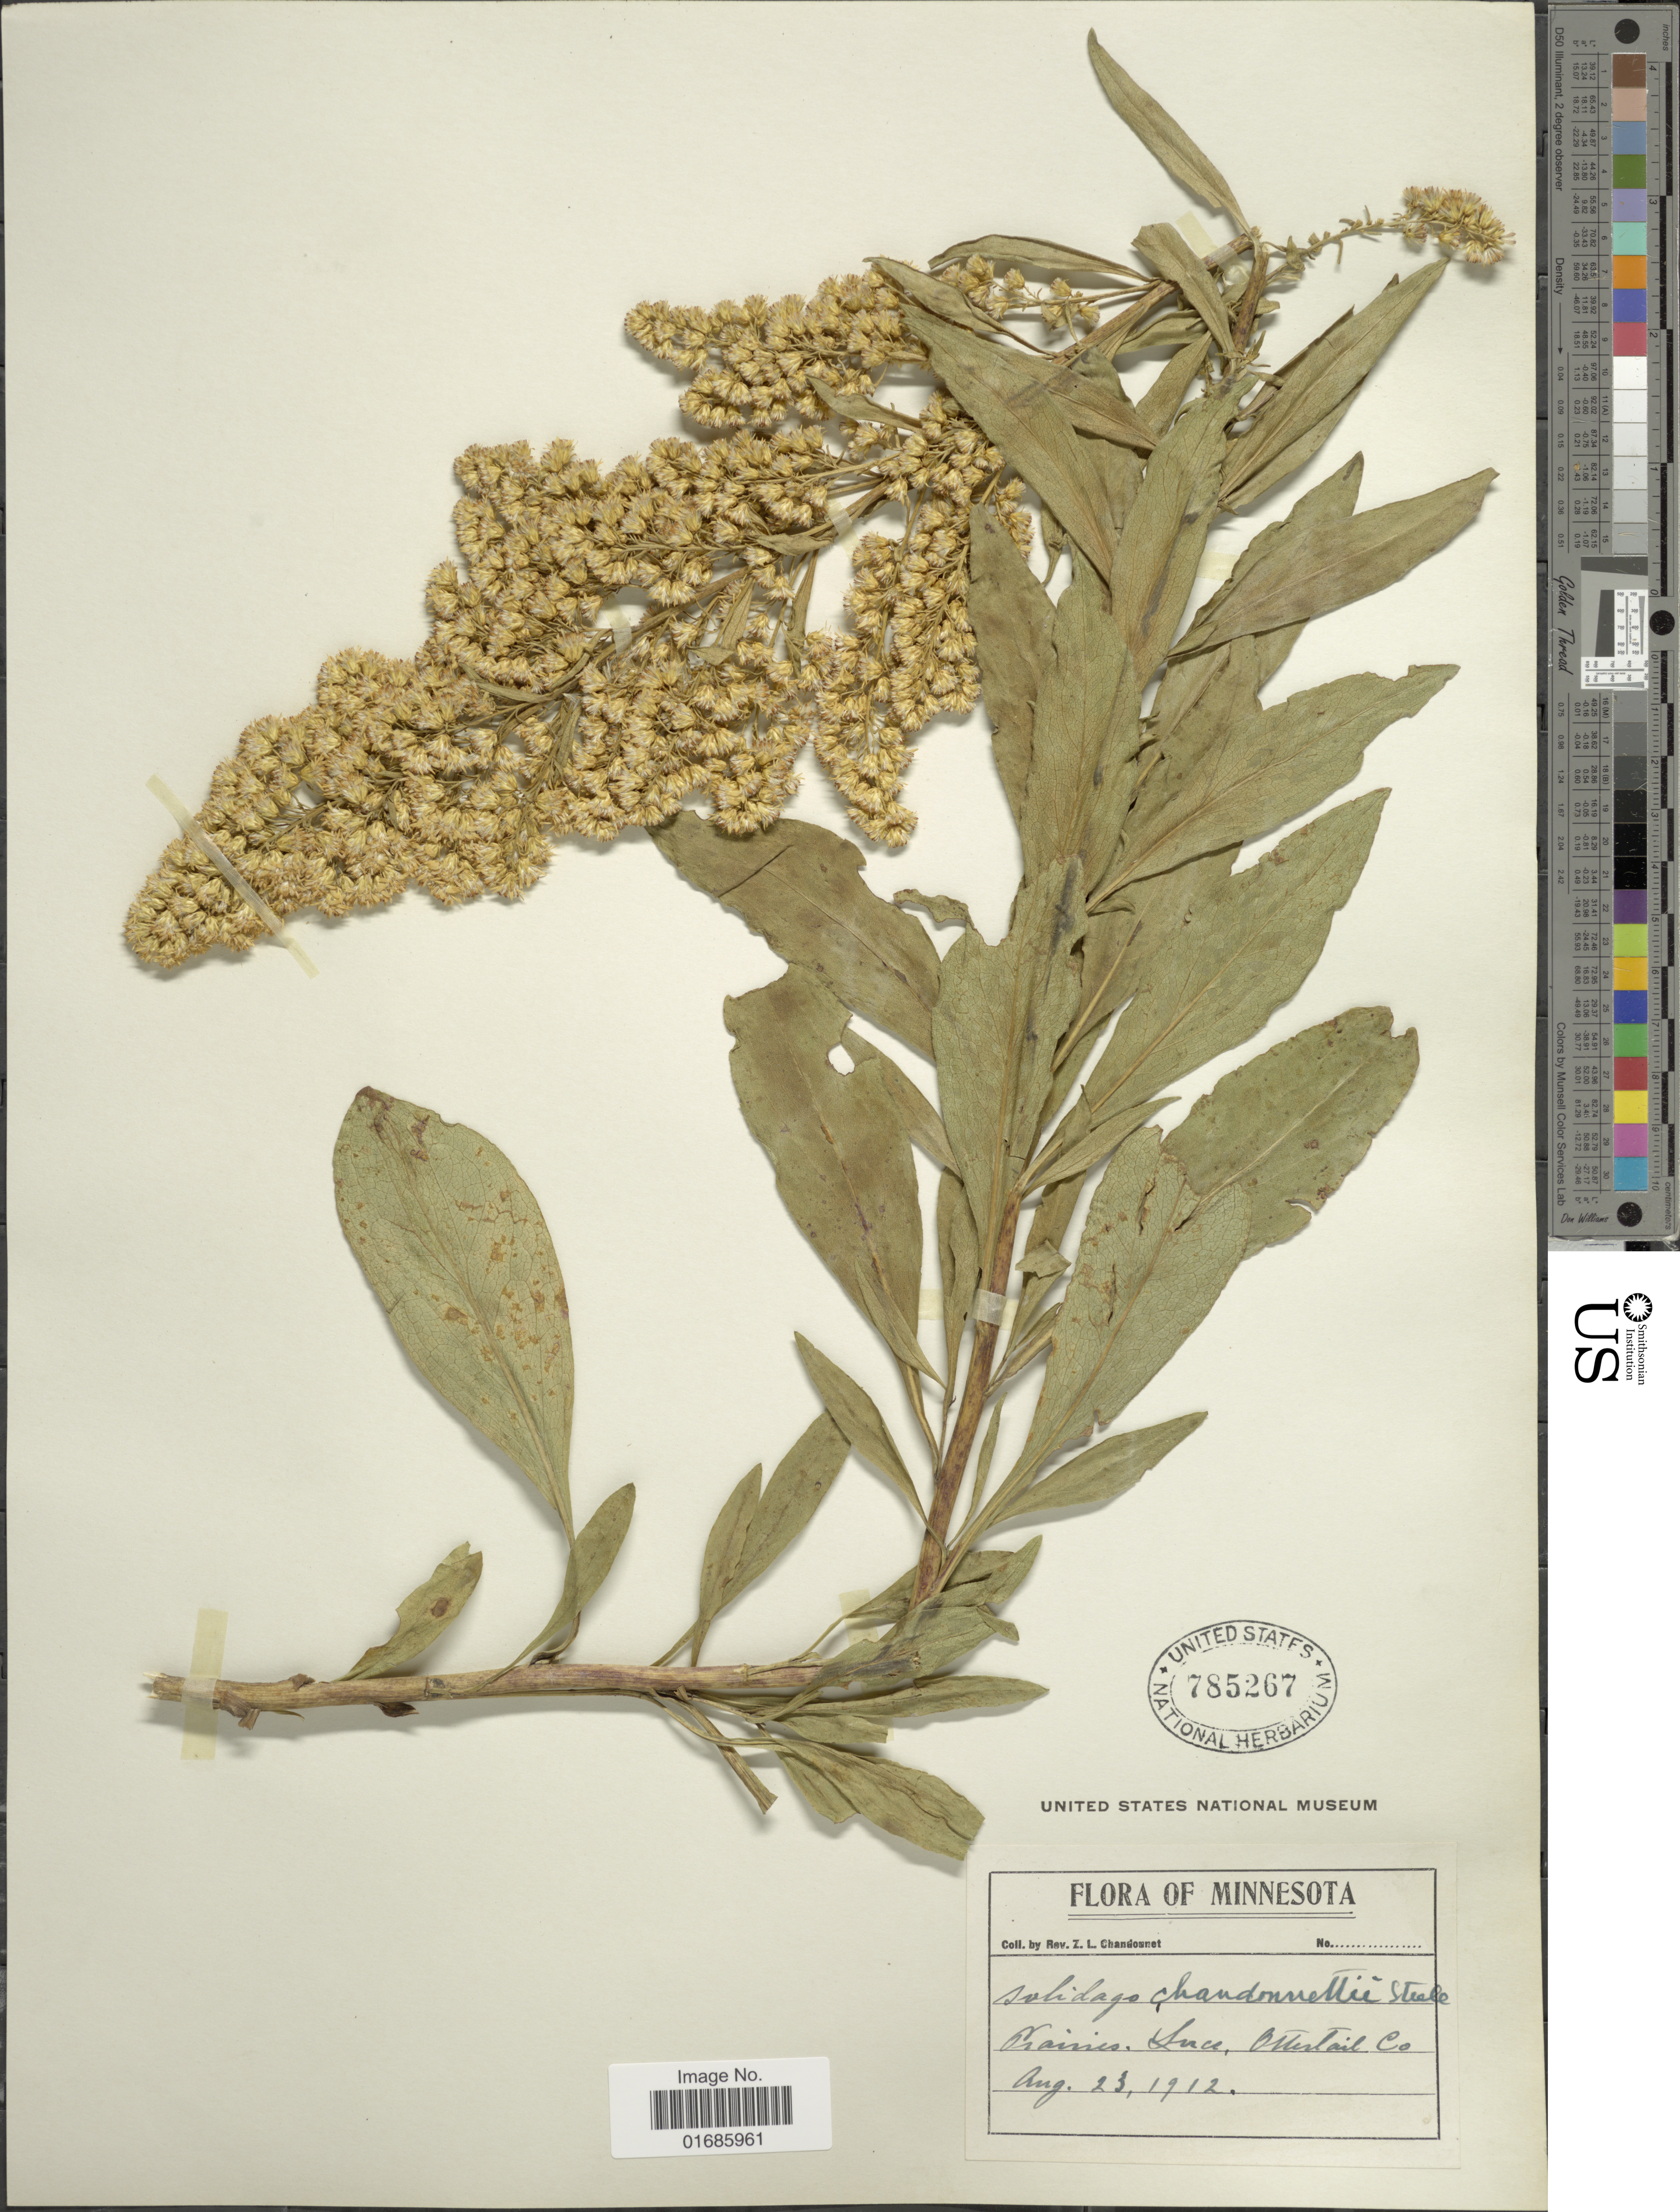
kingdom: Plantae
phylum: Tracheophyta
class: Magnoliopsida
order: Asterales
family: Asteraceae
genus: Solidago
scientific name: Solidago chandonnetii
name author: E.S. Steele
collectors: Z. Chandonnet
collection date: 1912-08-23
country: United States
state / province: Minnesota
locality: Prairies, Luce, Otter tail Co.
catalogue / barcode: US 785267